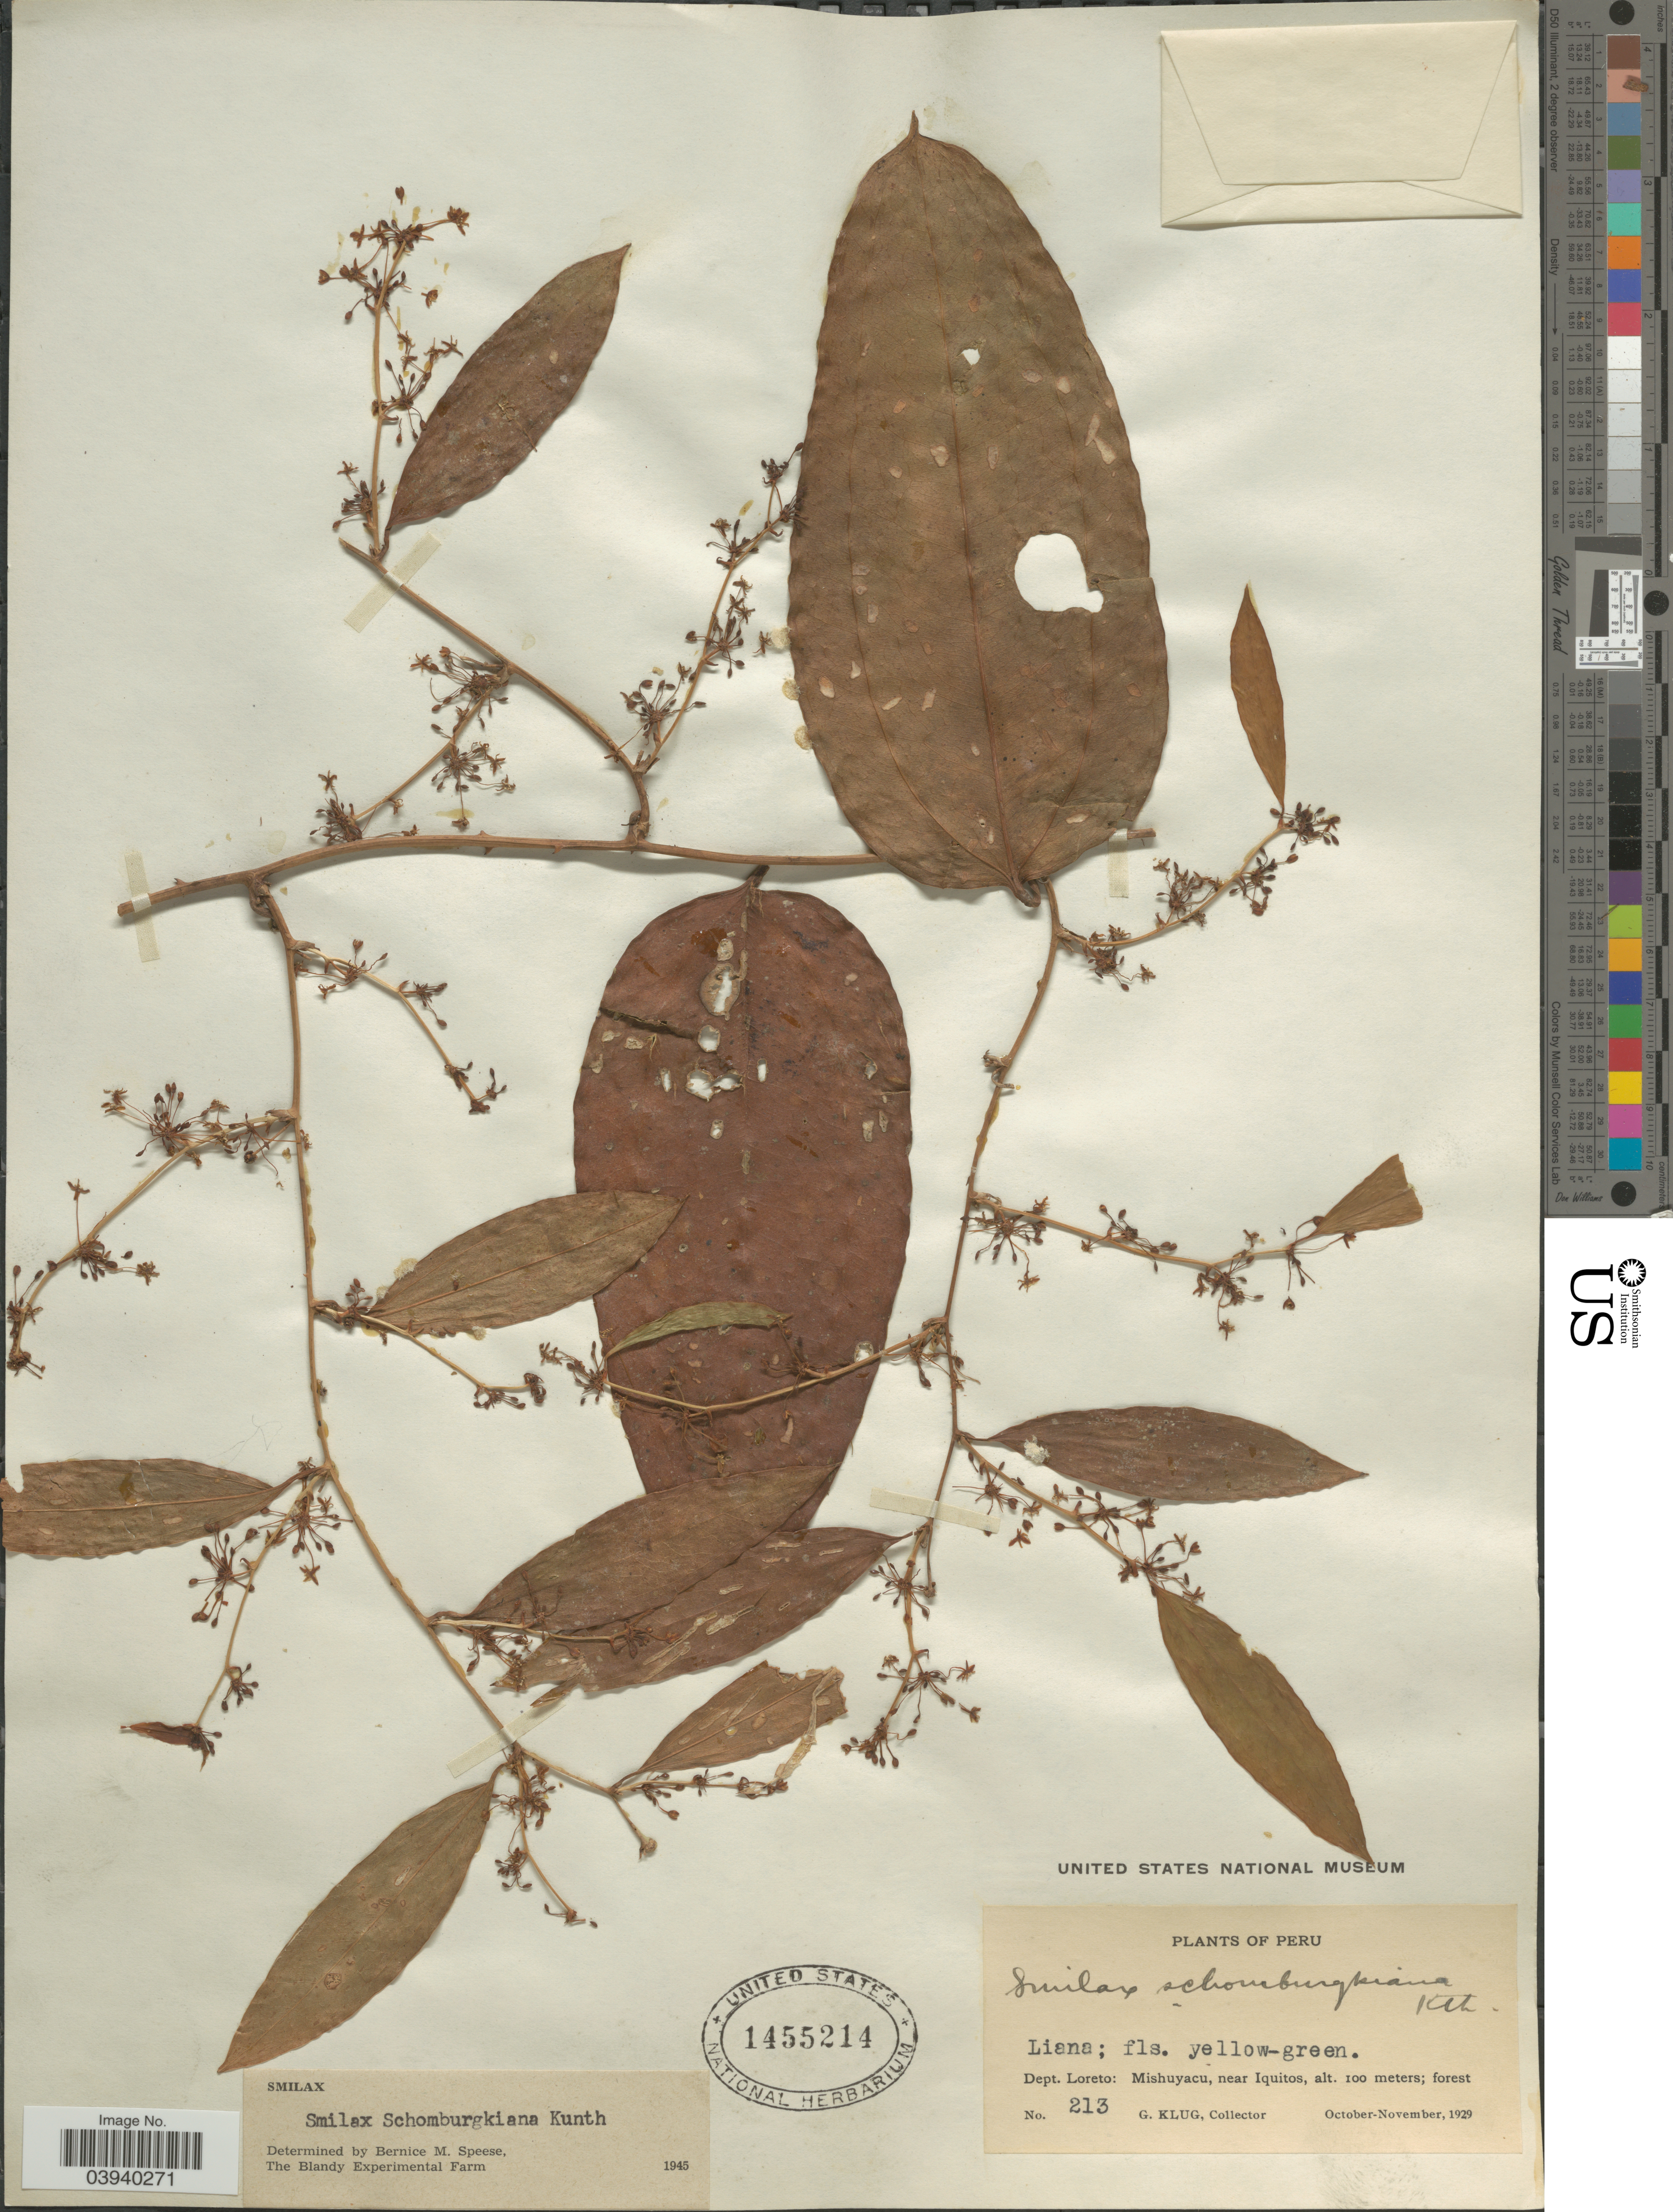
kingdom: Plantae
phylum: Tracheophyta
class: Liliopsida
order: Liliales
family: Smilacaceae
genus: Smilax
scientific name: Smilax schomburgkiana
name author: Kunth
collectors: G. Klug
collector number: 213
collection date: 1929-10/1929-11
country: Peru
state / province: Loreto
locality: Dept. Loreto: Mishuyacu, near Iquitos.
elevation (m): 100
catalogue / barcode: US 1455214